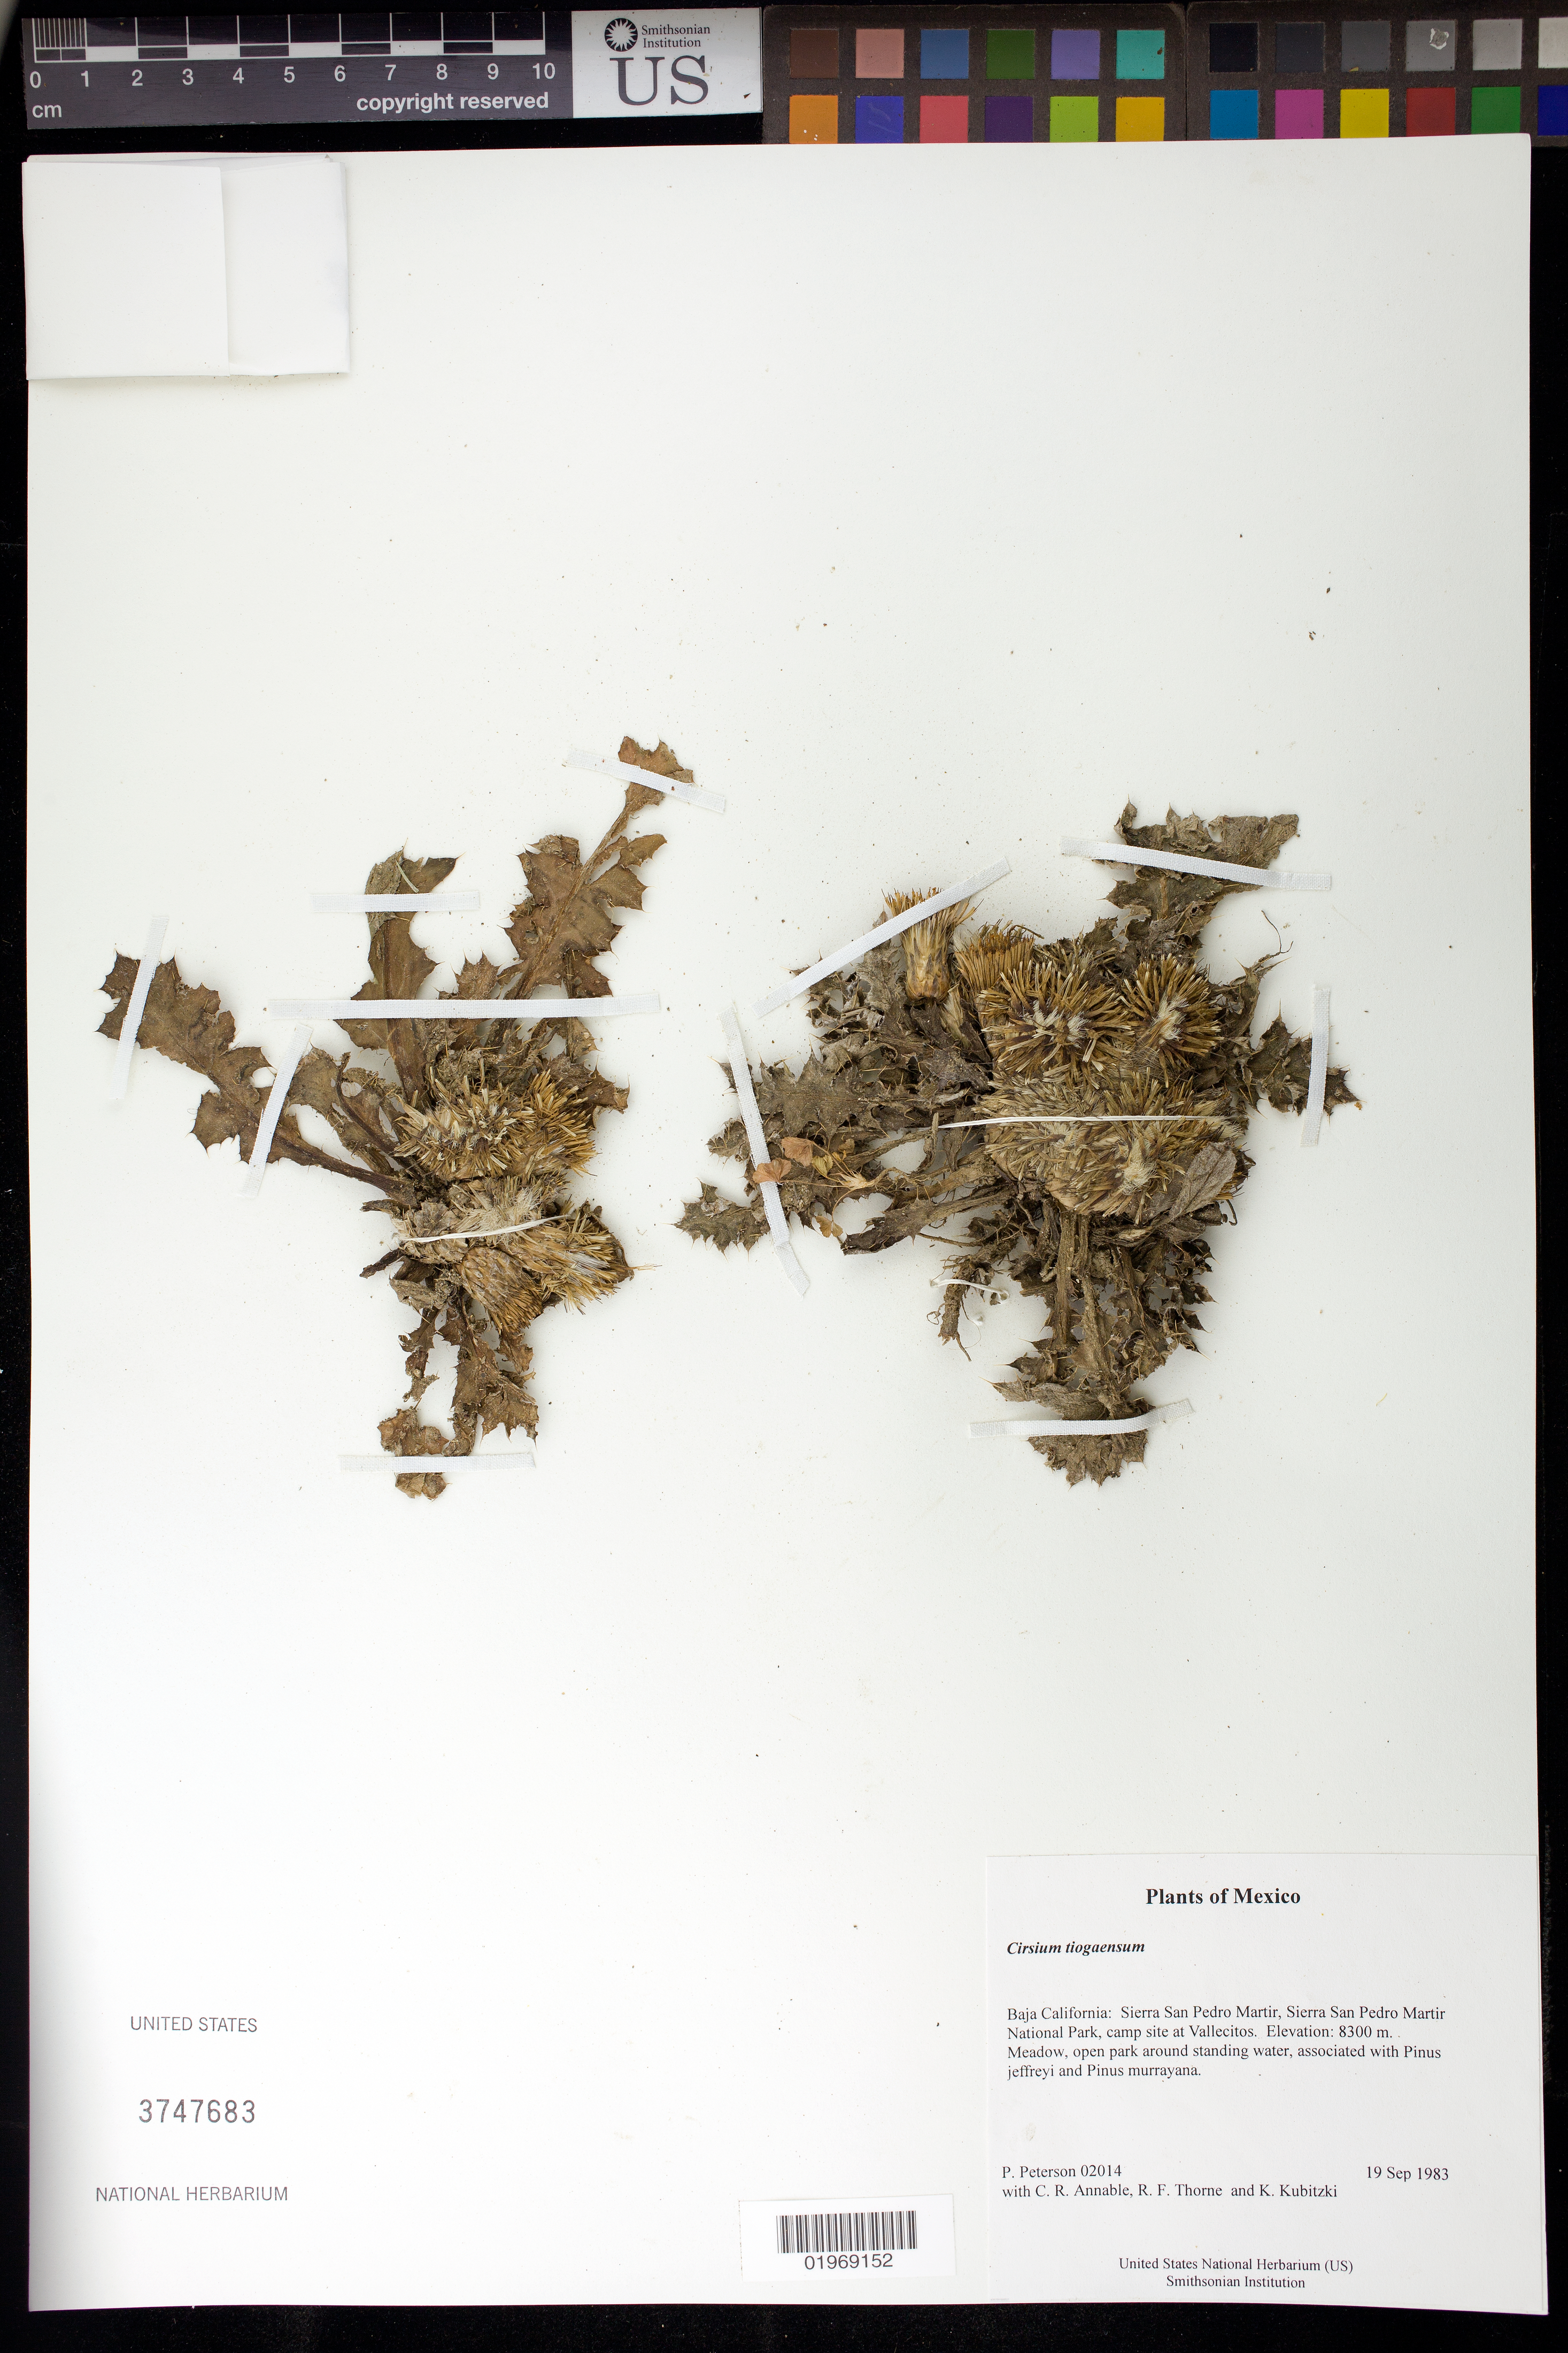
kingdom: Plantae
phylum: Tracheophyta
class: Magnoliopsida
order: Asterales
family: Asteraceae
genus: Cirsium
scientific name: Cirsium tioganum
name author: (Congdon) Petr.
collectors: P. M. Peterson, C. R. Annable, R. F. Thorne & K. Kubitzki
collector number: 02014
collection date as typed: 19 Sep 1983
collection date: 1983-09-19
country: Mexico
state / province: Baja California Norte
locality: Sierra San Pedro Martir, Sierra San Pedro Martir National Park, camp site at Vallecitos.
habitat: Meadow, open park around standing water, associated with Pinus jeffreyi and Pinus murrayana.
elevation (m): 8300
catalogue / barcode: US 3747683